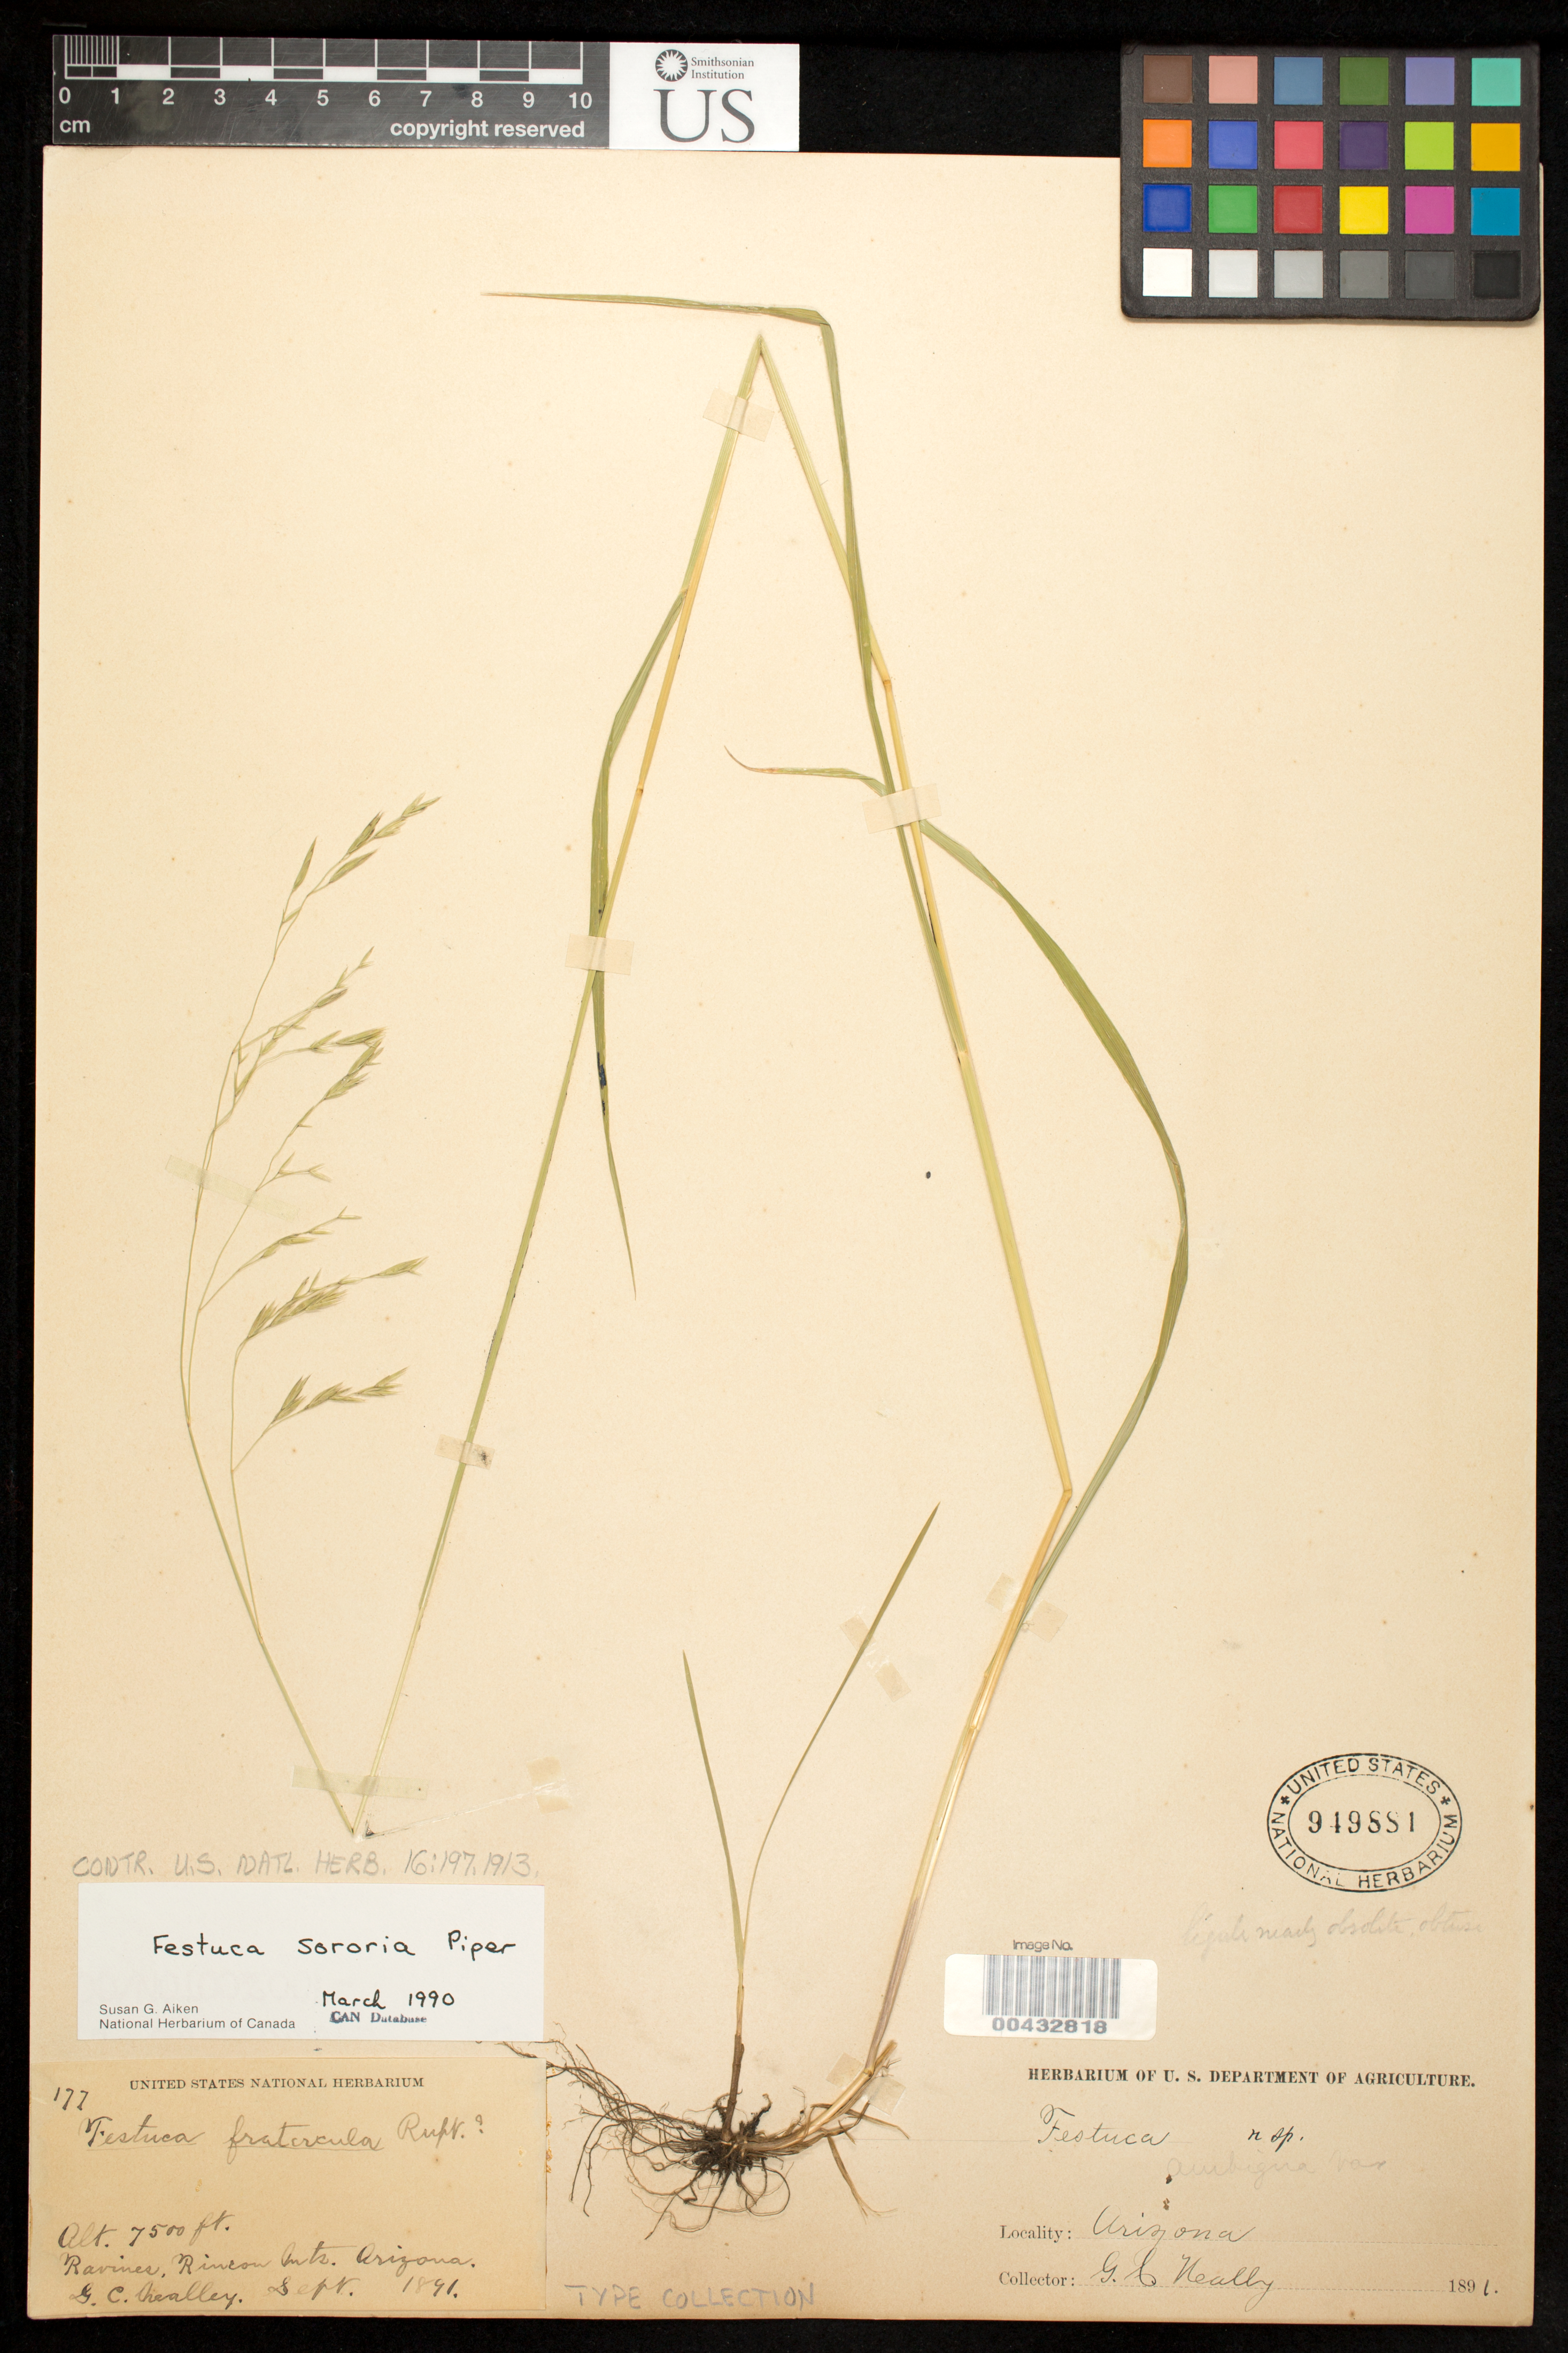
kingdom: Plantae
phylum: Tracheophyta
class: Liliopsida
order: Poales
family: Poaceae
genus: Festuca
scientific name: Festuca sororia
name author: Piper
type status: Isotype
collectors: G. C. Nealley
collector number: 177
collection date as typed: Sep 1891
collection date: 1891-09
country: United States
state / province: Arizona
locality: Rincon Mountains.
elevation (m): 2286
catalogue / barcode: US 919881